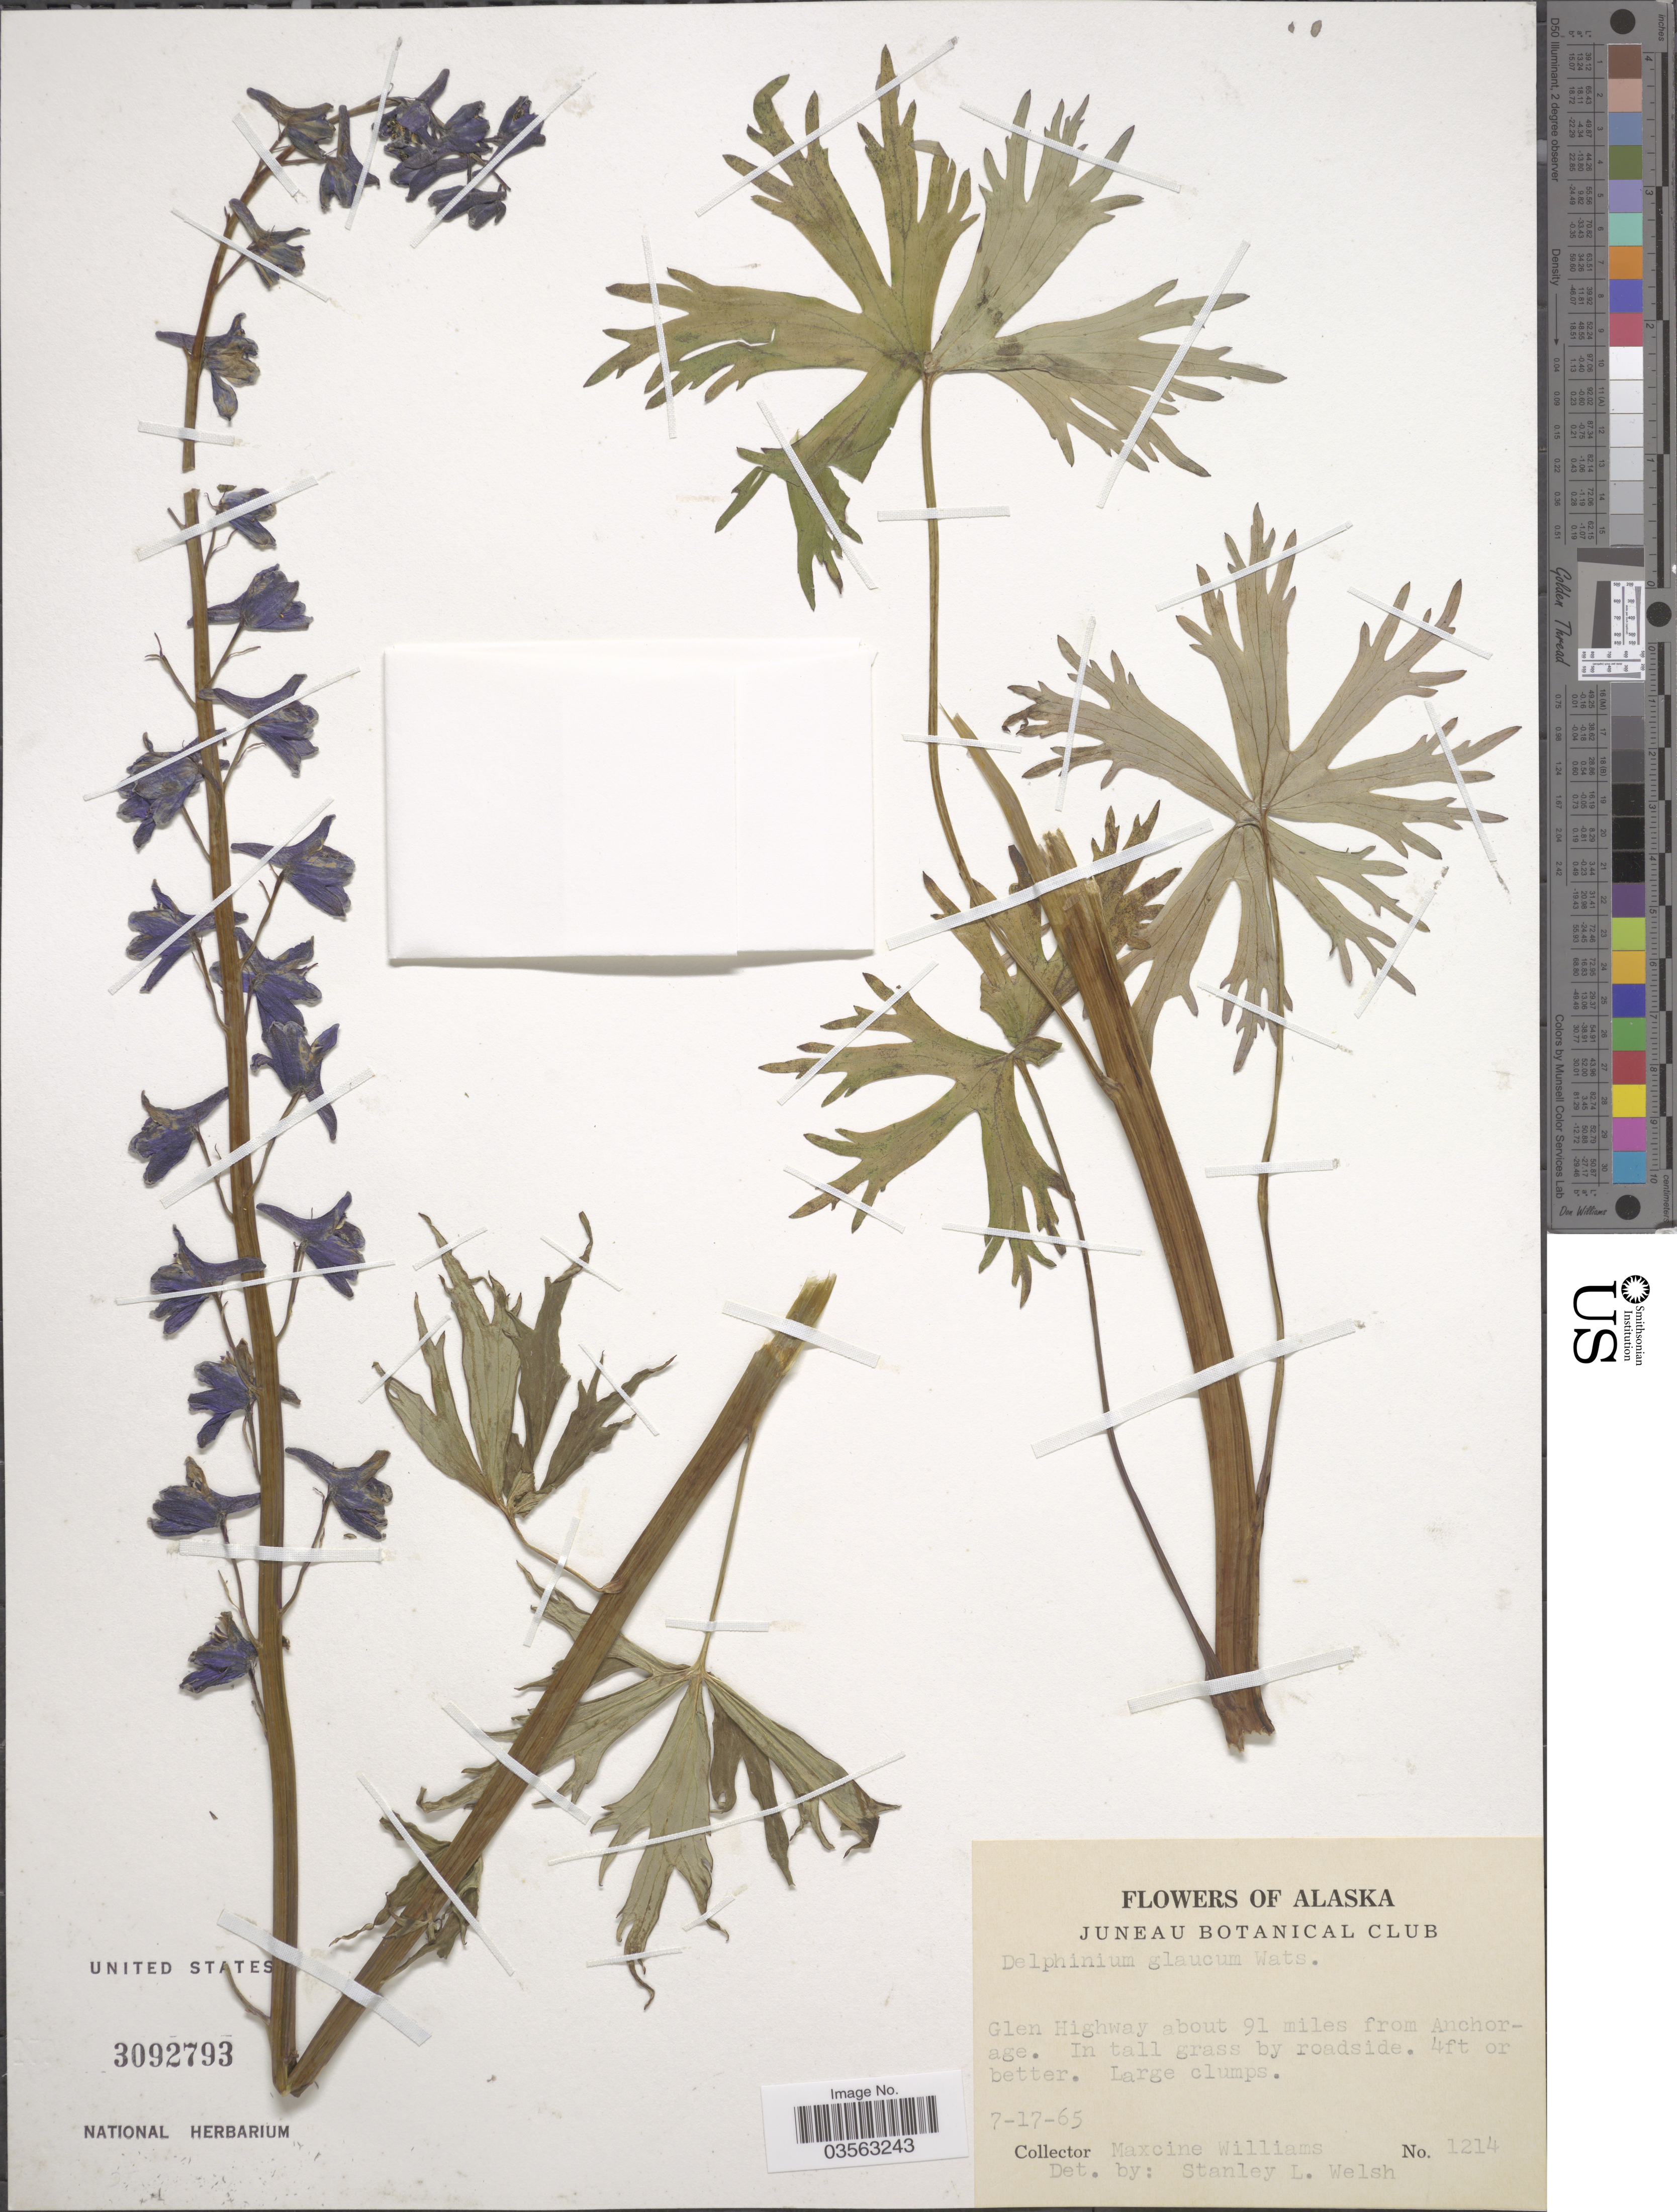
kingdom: Plantae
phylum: Tracheophyta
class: Magnoliopsida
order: Ranunculales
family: Ranunculaceae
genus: Delphinium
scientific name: Delphinium glaucum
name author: S. Watson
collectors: M. Williams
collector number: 1214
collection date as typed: Transcribed d/m/y: 17/7/65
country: United States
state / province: Alaska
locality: Juneau Botanical Club [unsure placement] Glen Highway about 91 miles from Anchorage.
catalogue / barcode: US 3092793